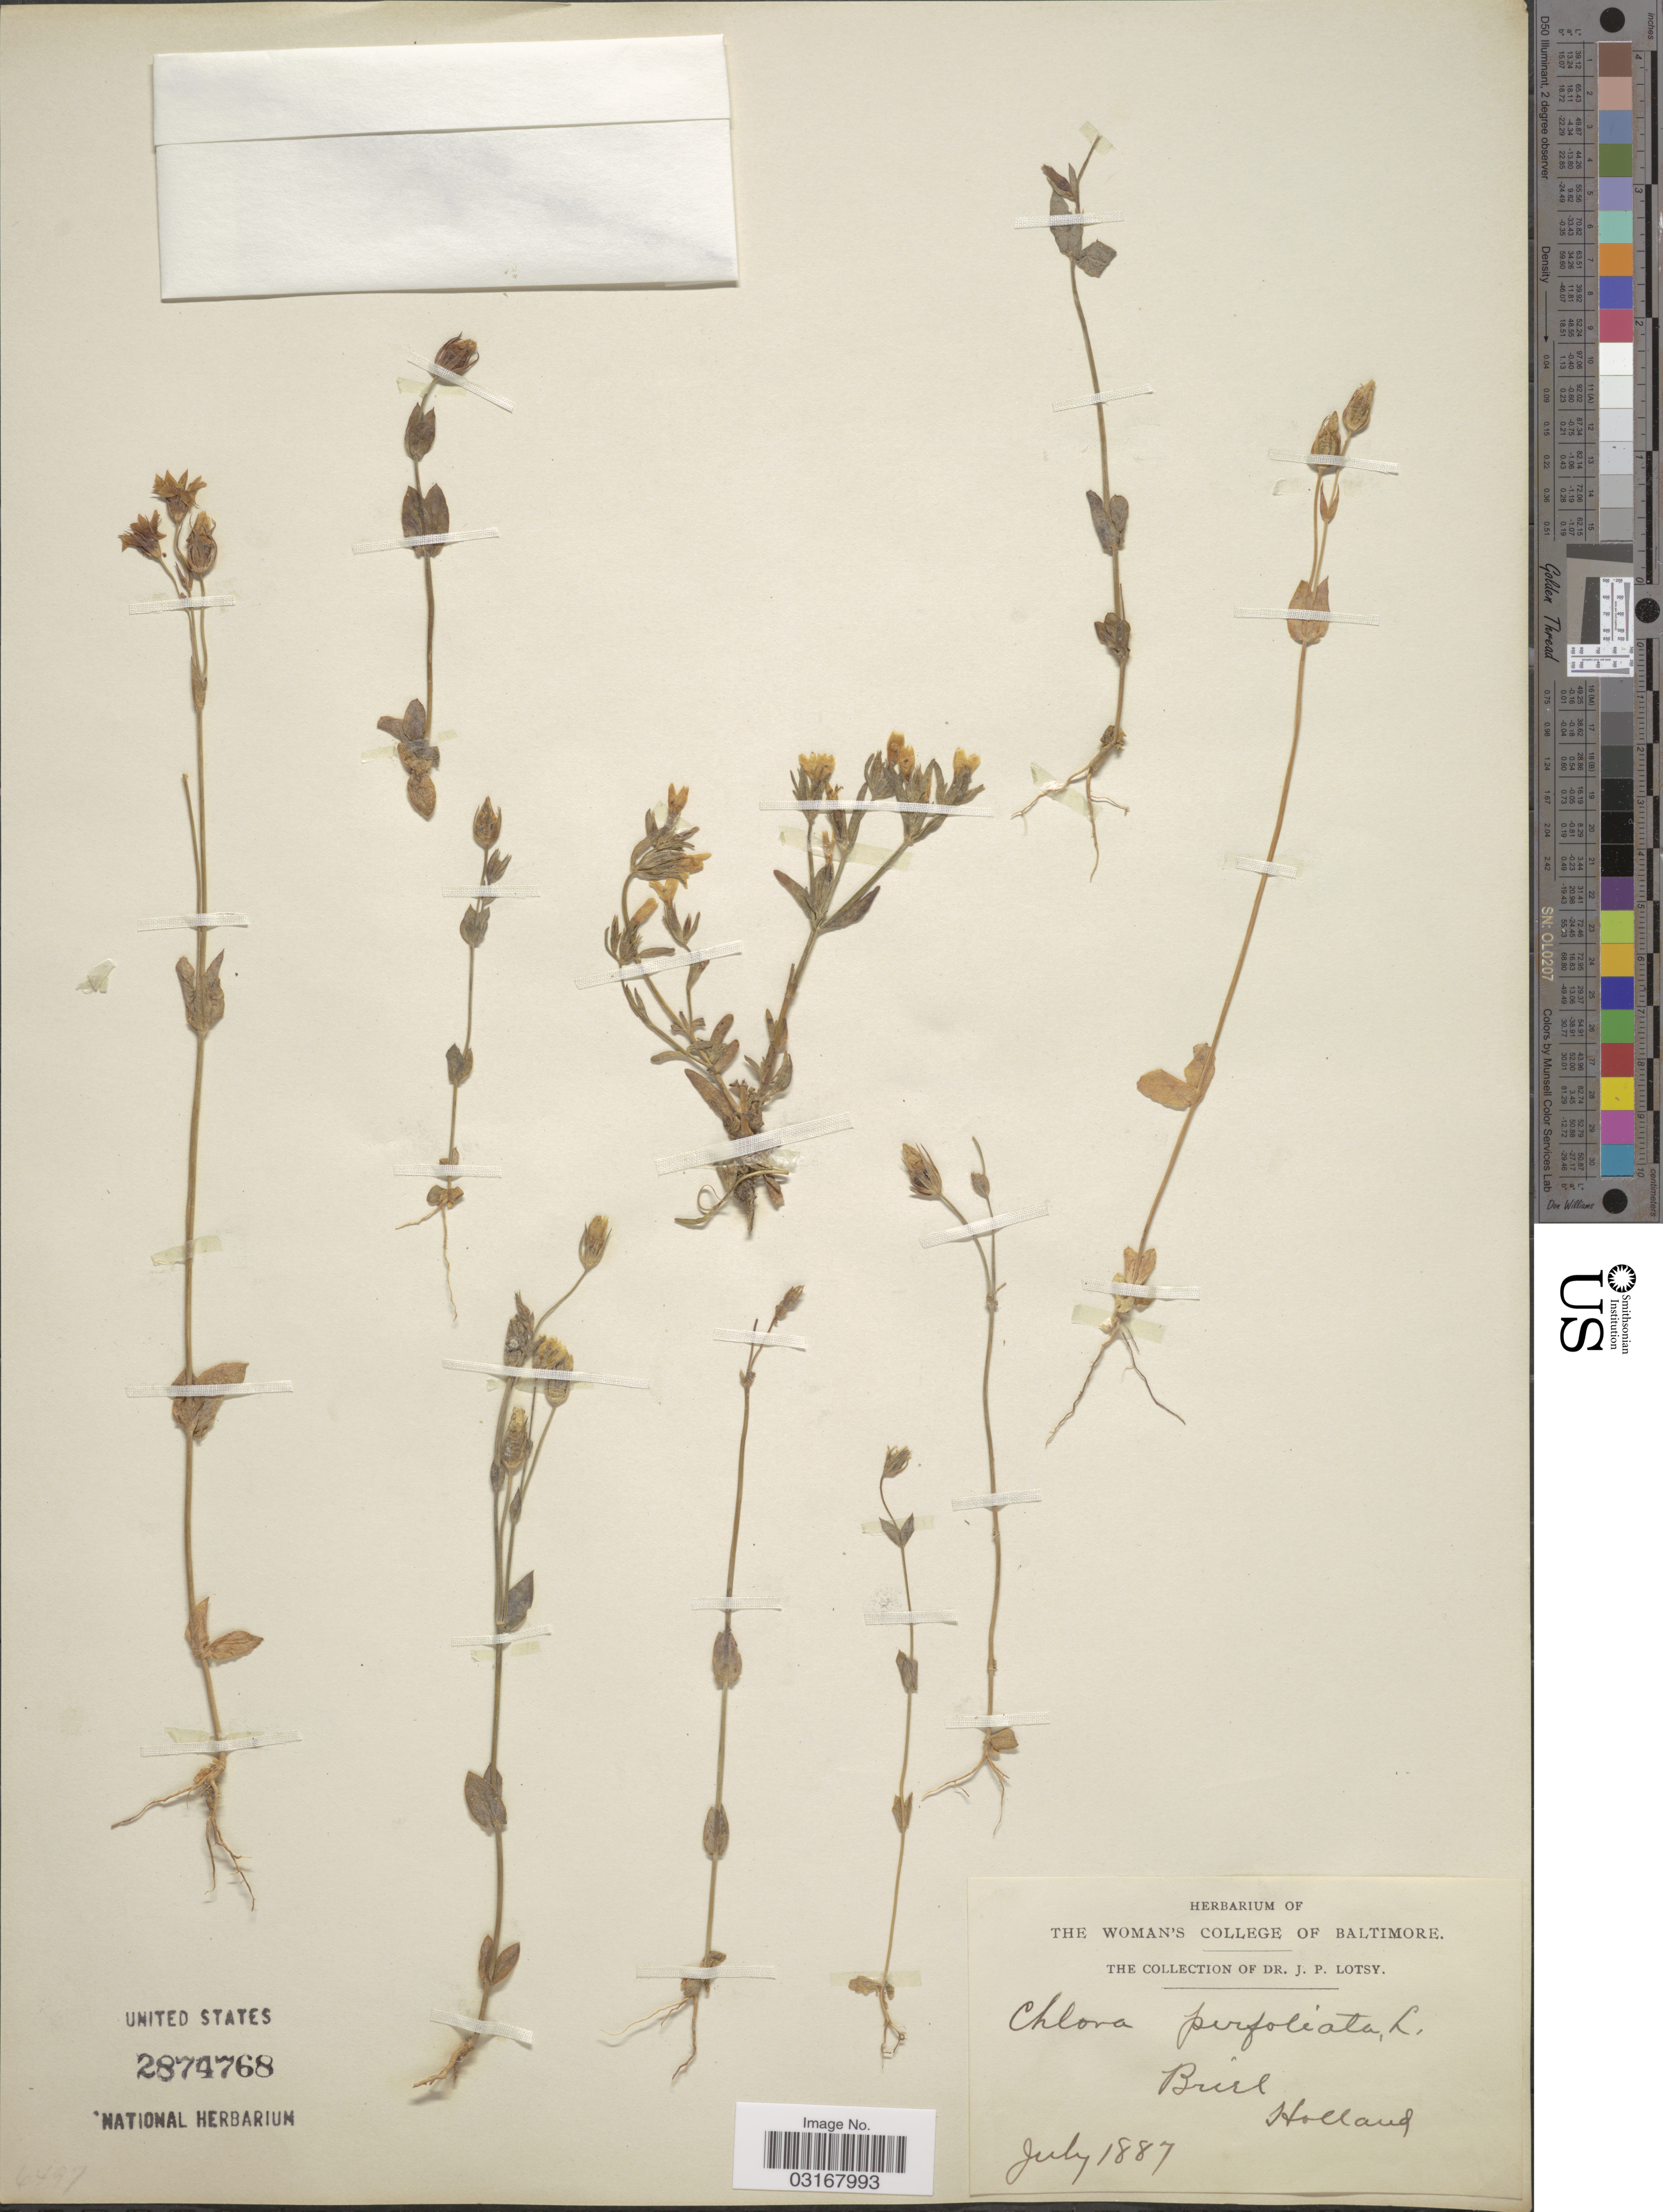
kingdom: Plantae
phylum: Tracheophyta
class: Magnoliopsida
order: Gentianales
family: Gentianaceae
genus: Chlora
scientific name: Chlora perfoliata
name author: (L.) L.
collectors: J. Lotsy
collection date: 1887-07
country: Netherlands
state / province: Zuid Holland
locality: Briel. Holland.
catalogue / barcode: US 2874768